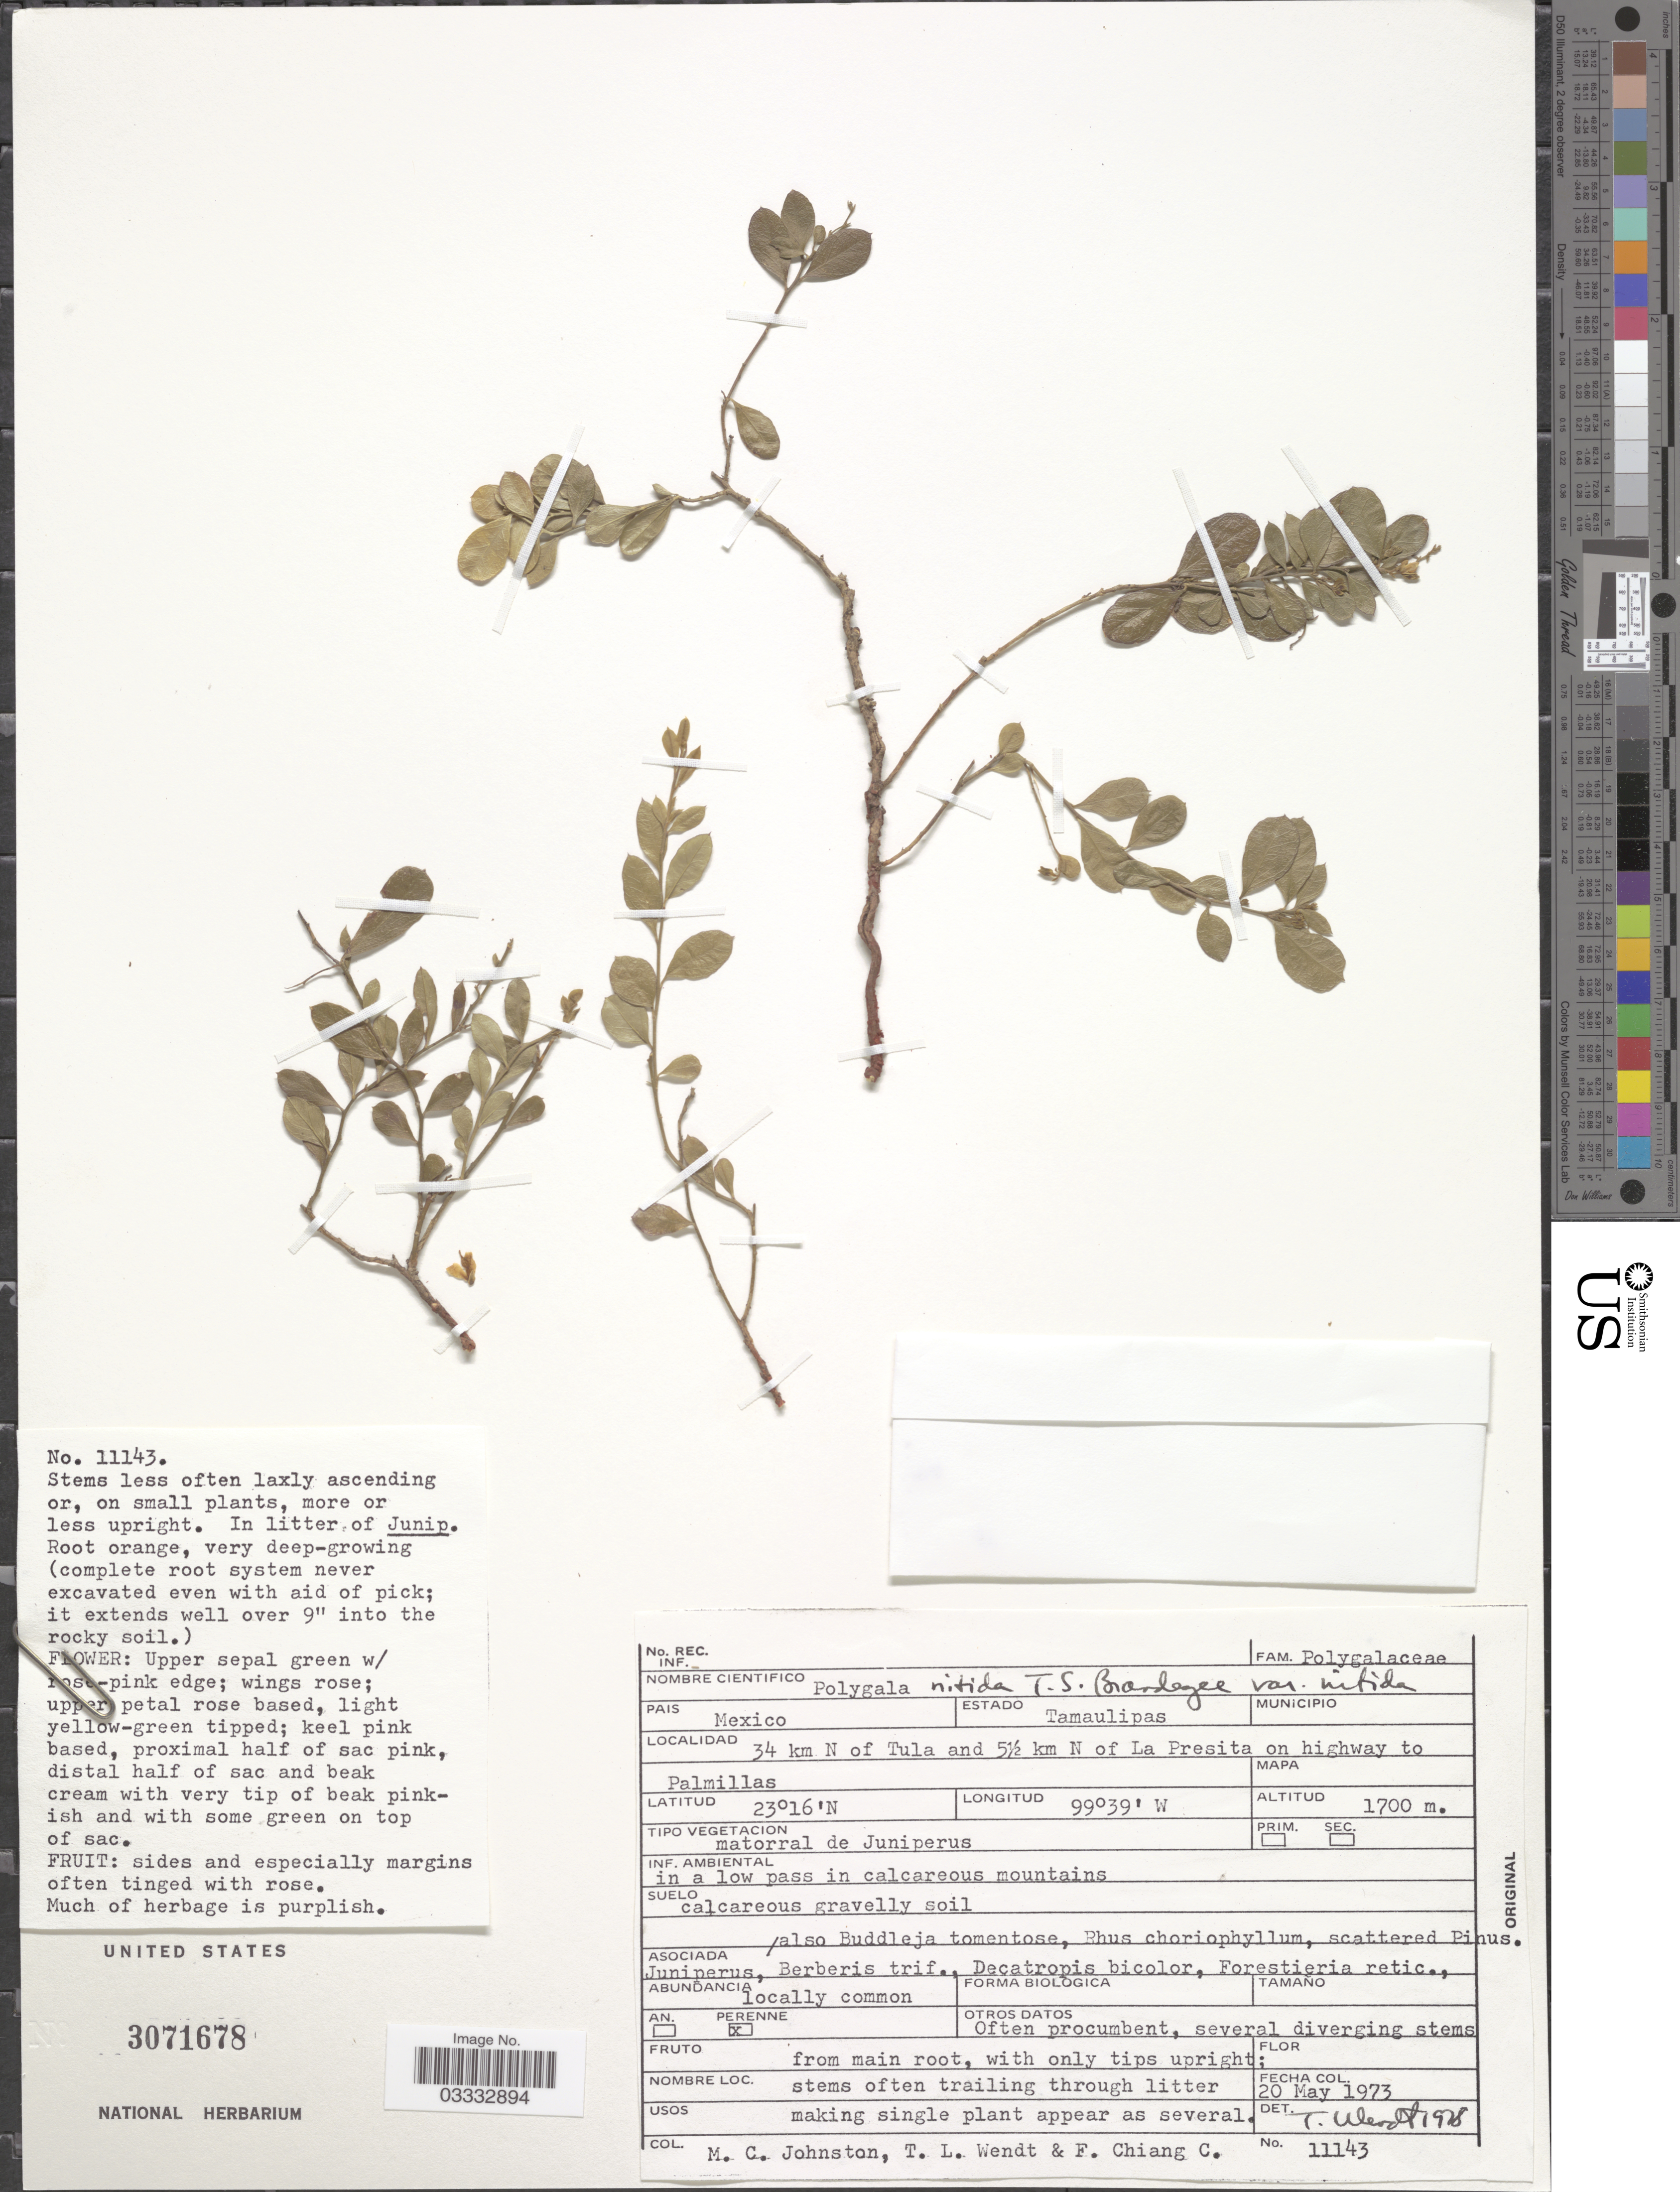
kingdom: Plantae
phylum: Tracheophyta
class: Magnoliopsida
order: Fabales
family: Polygalaceae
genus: Rhinotropis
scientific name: Rhinotropis nitida var. nitida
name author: (K. Brandegee) J.R. Abbott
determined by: Strong, Mark T., (BOT), Smithsonian Institution - National Museum of Natural History (UNITED STATES)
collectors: M. Johnston, T. L. Wendt & F. Chiang C.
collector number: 11143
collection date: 1973-05-20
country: Mexico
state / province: Tamaulipas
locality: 34 km N of Tula and 5½ km N of La Presita on highway to Palmillas.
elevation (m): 1700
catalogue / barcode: US 3071678